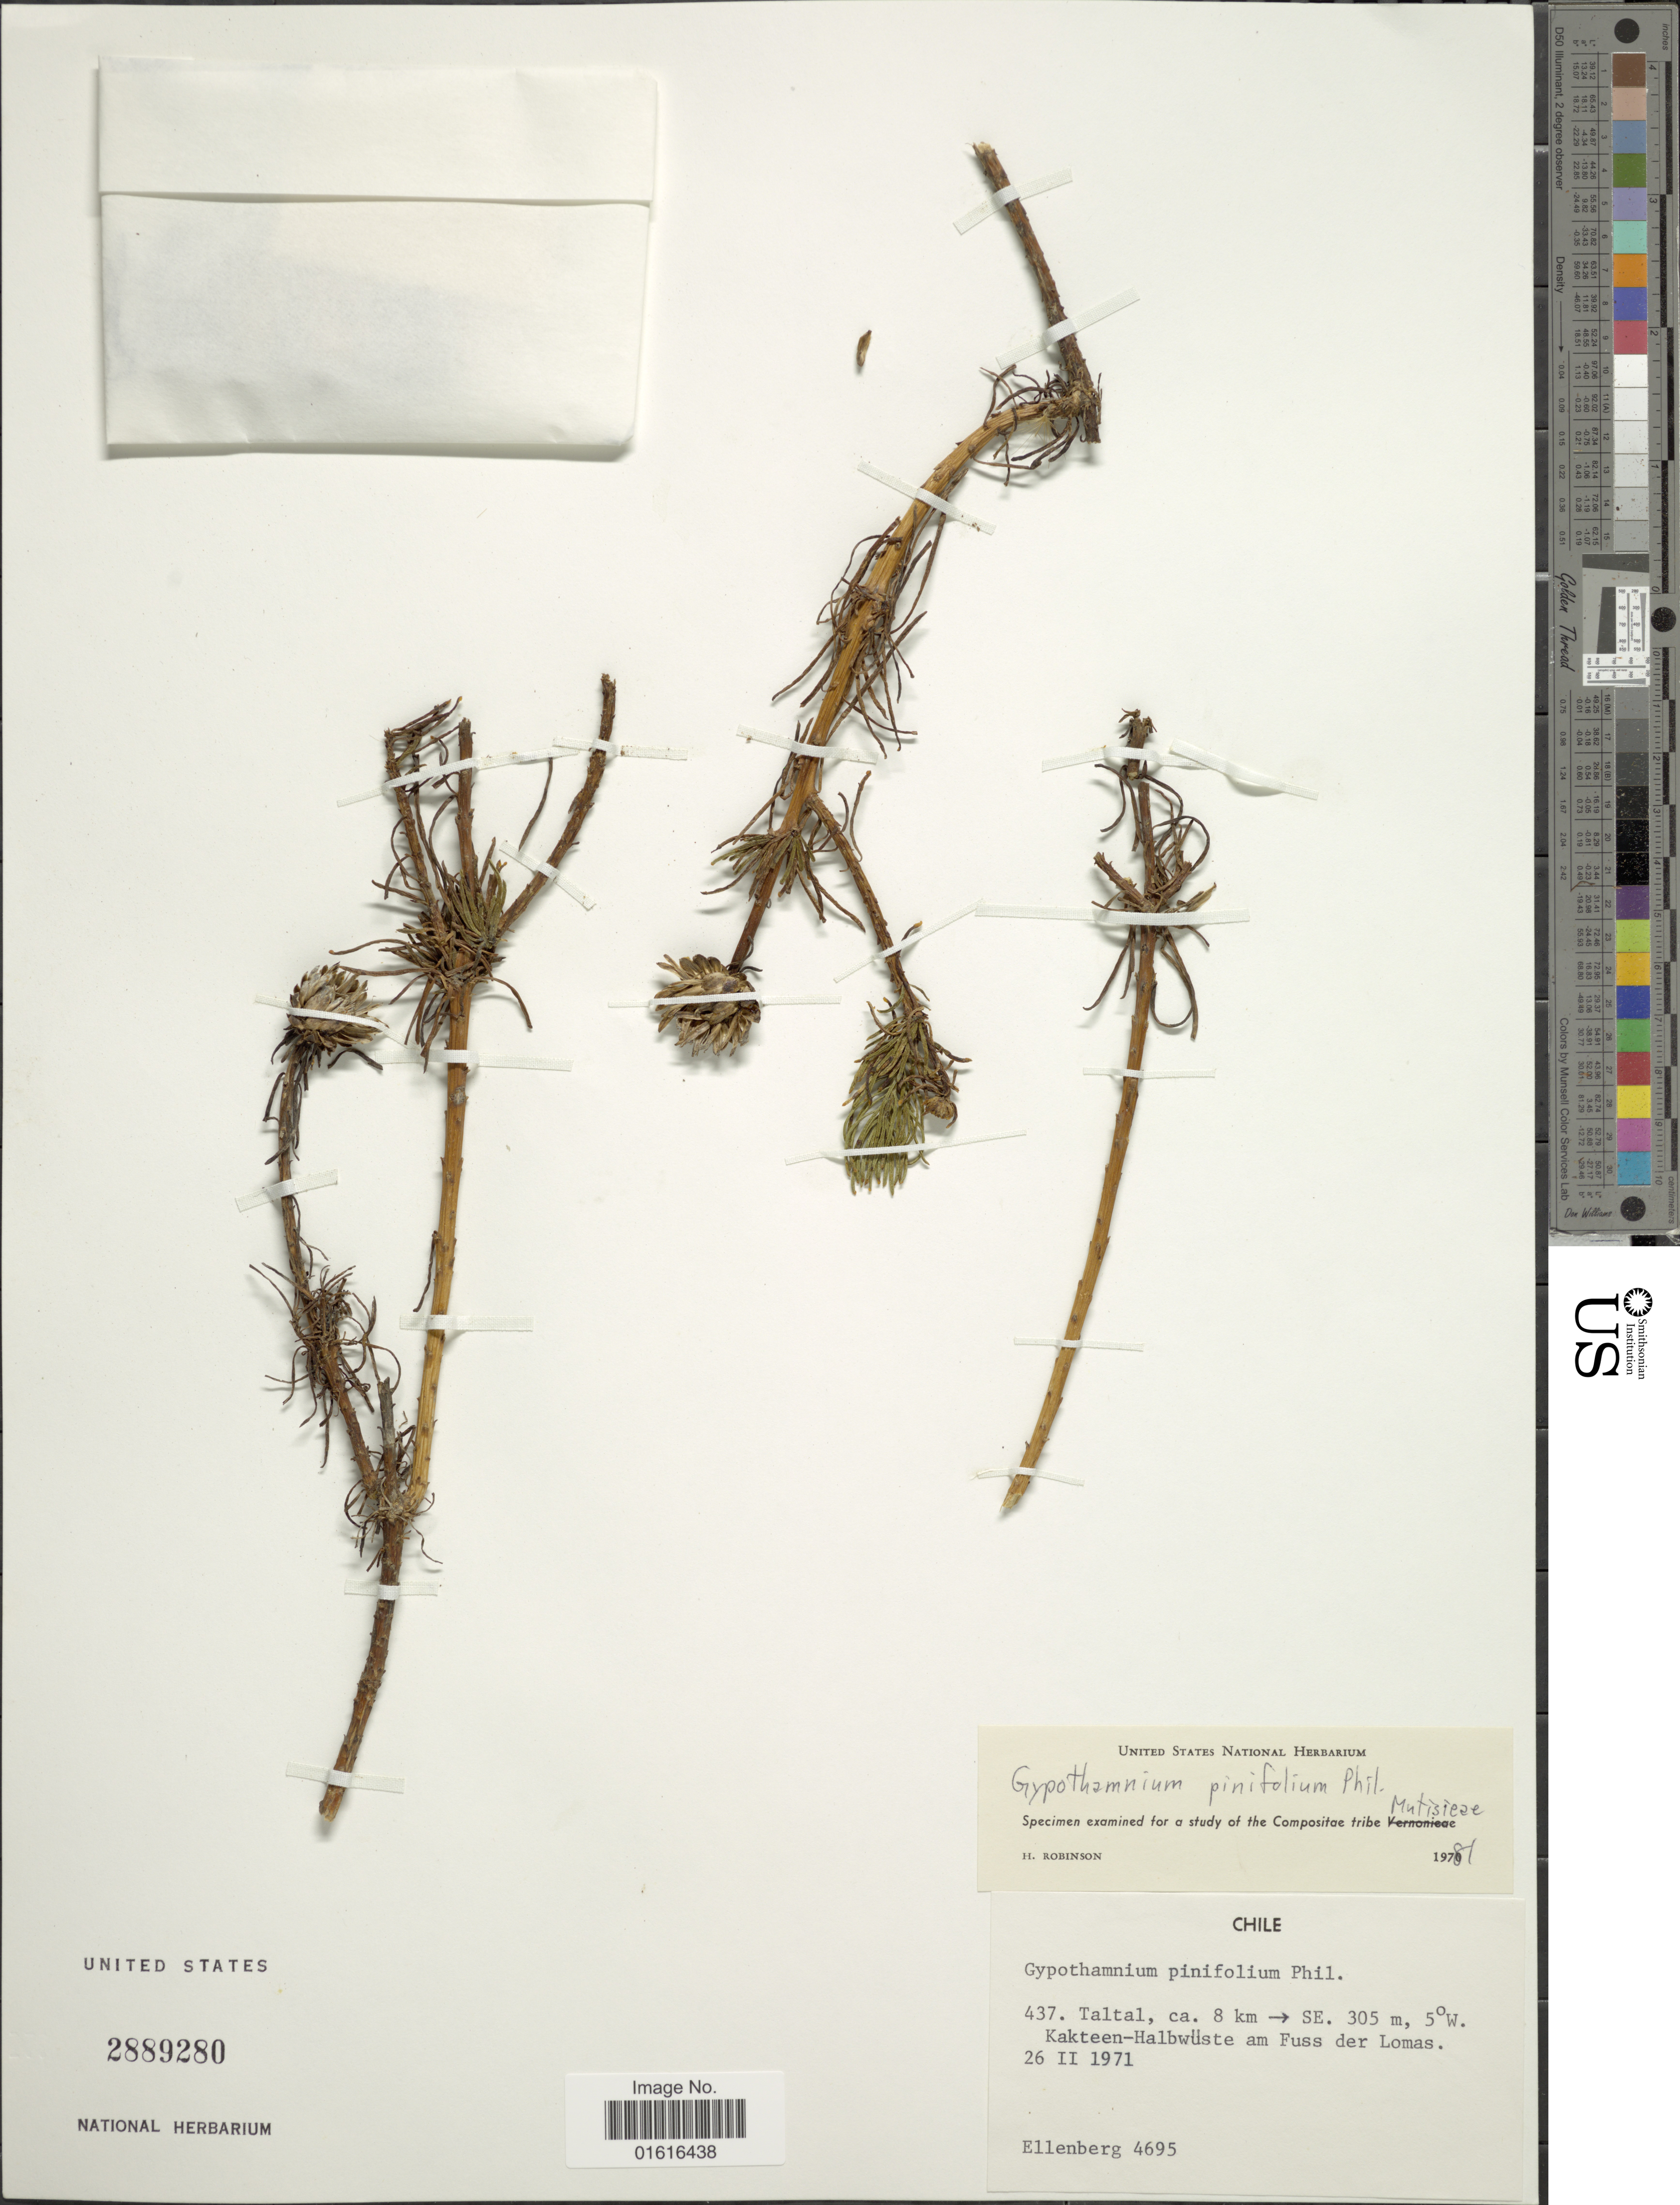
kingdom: Plantae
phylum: Tracheophyta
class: Magnoliopsida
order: Asterales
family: Asteraceae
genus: Gypothamnium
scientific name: Gypothamnium pinifolium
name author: Phil.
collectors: H. Ellenberg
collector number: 4695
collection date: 1972-02-26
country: Chile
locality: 437. Taltal, ca. 8 km - SE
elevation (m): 305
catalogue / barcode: US 2889280